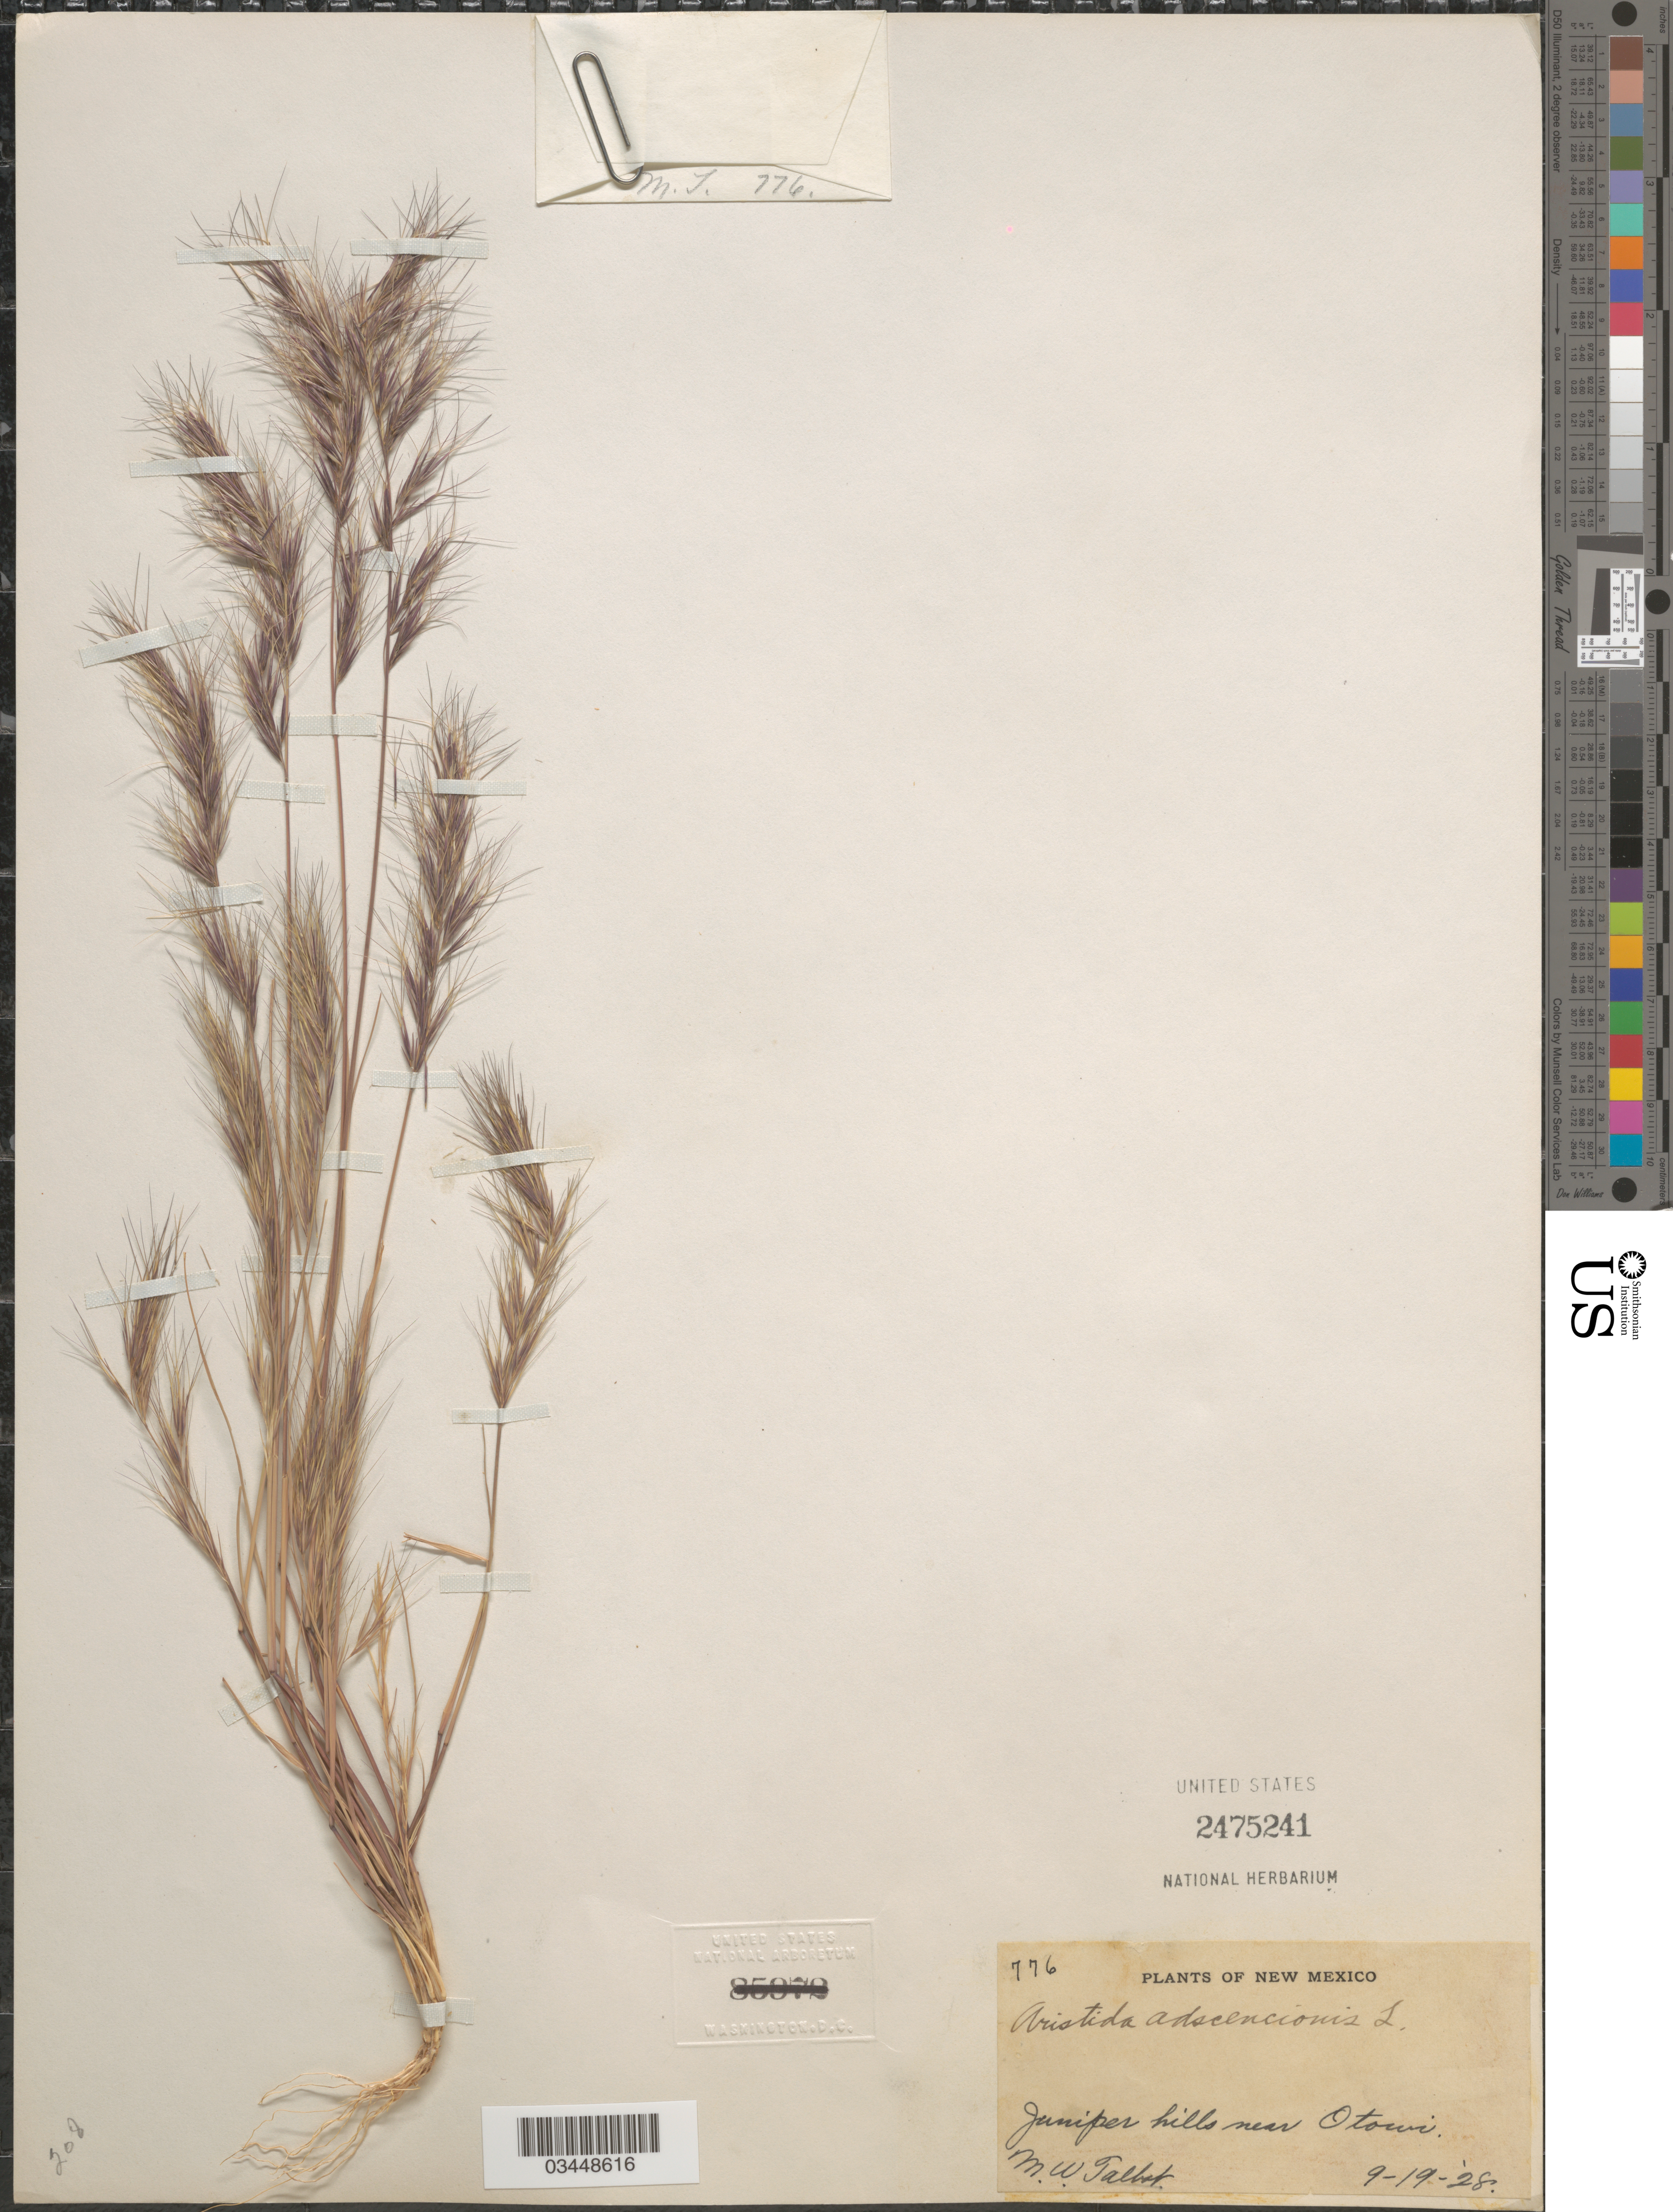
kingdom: Plantae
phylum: Tracheophyta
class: Liliopsida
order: Poales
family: Poaceae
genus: Aristida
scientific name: Aristida adscensionis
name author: L.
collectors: M. Talbot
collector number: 776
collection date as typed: Transcribed d/m/y: 19/9/28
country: United States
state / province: New Mexico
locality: Juniper hills near Otowi.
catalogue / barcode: US 2475241